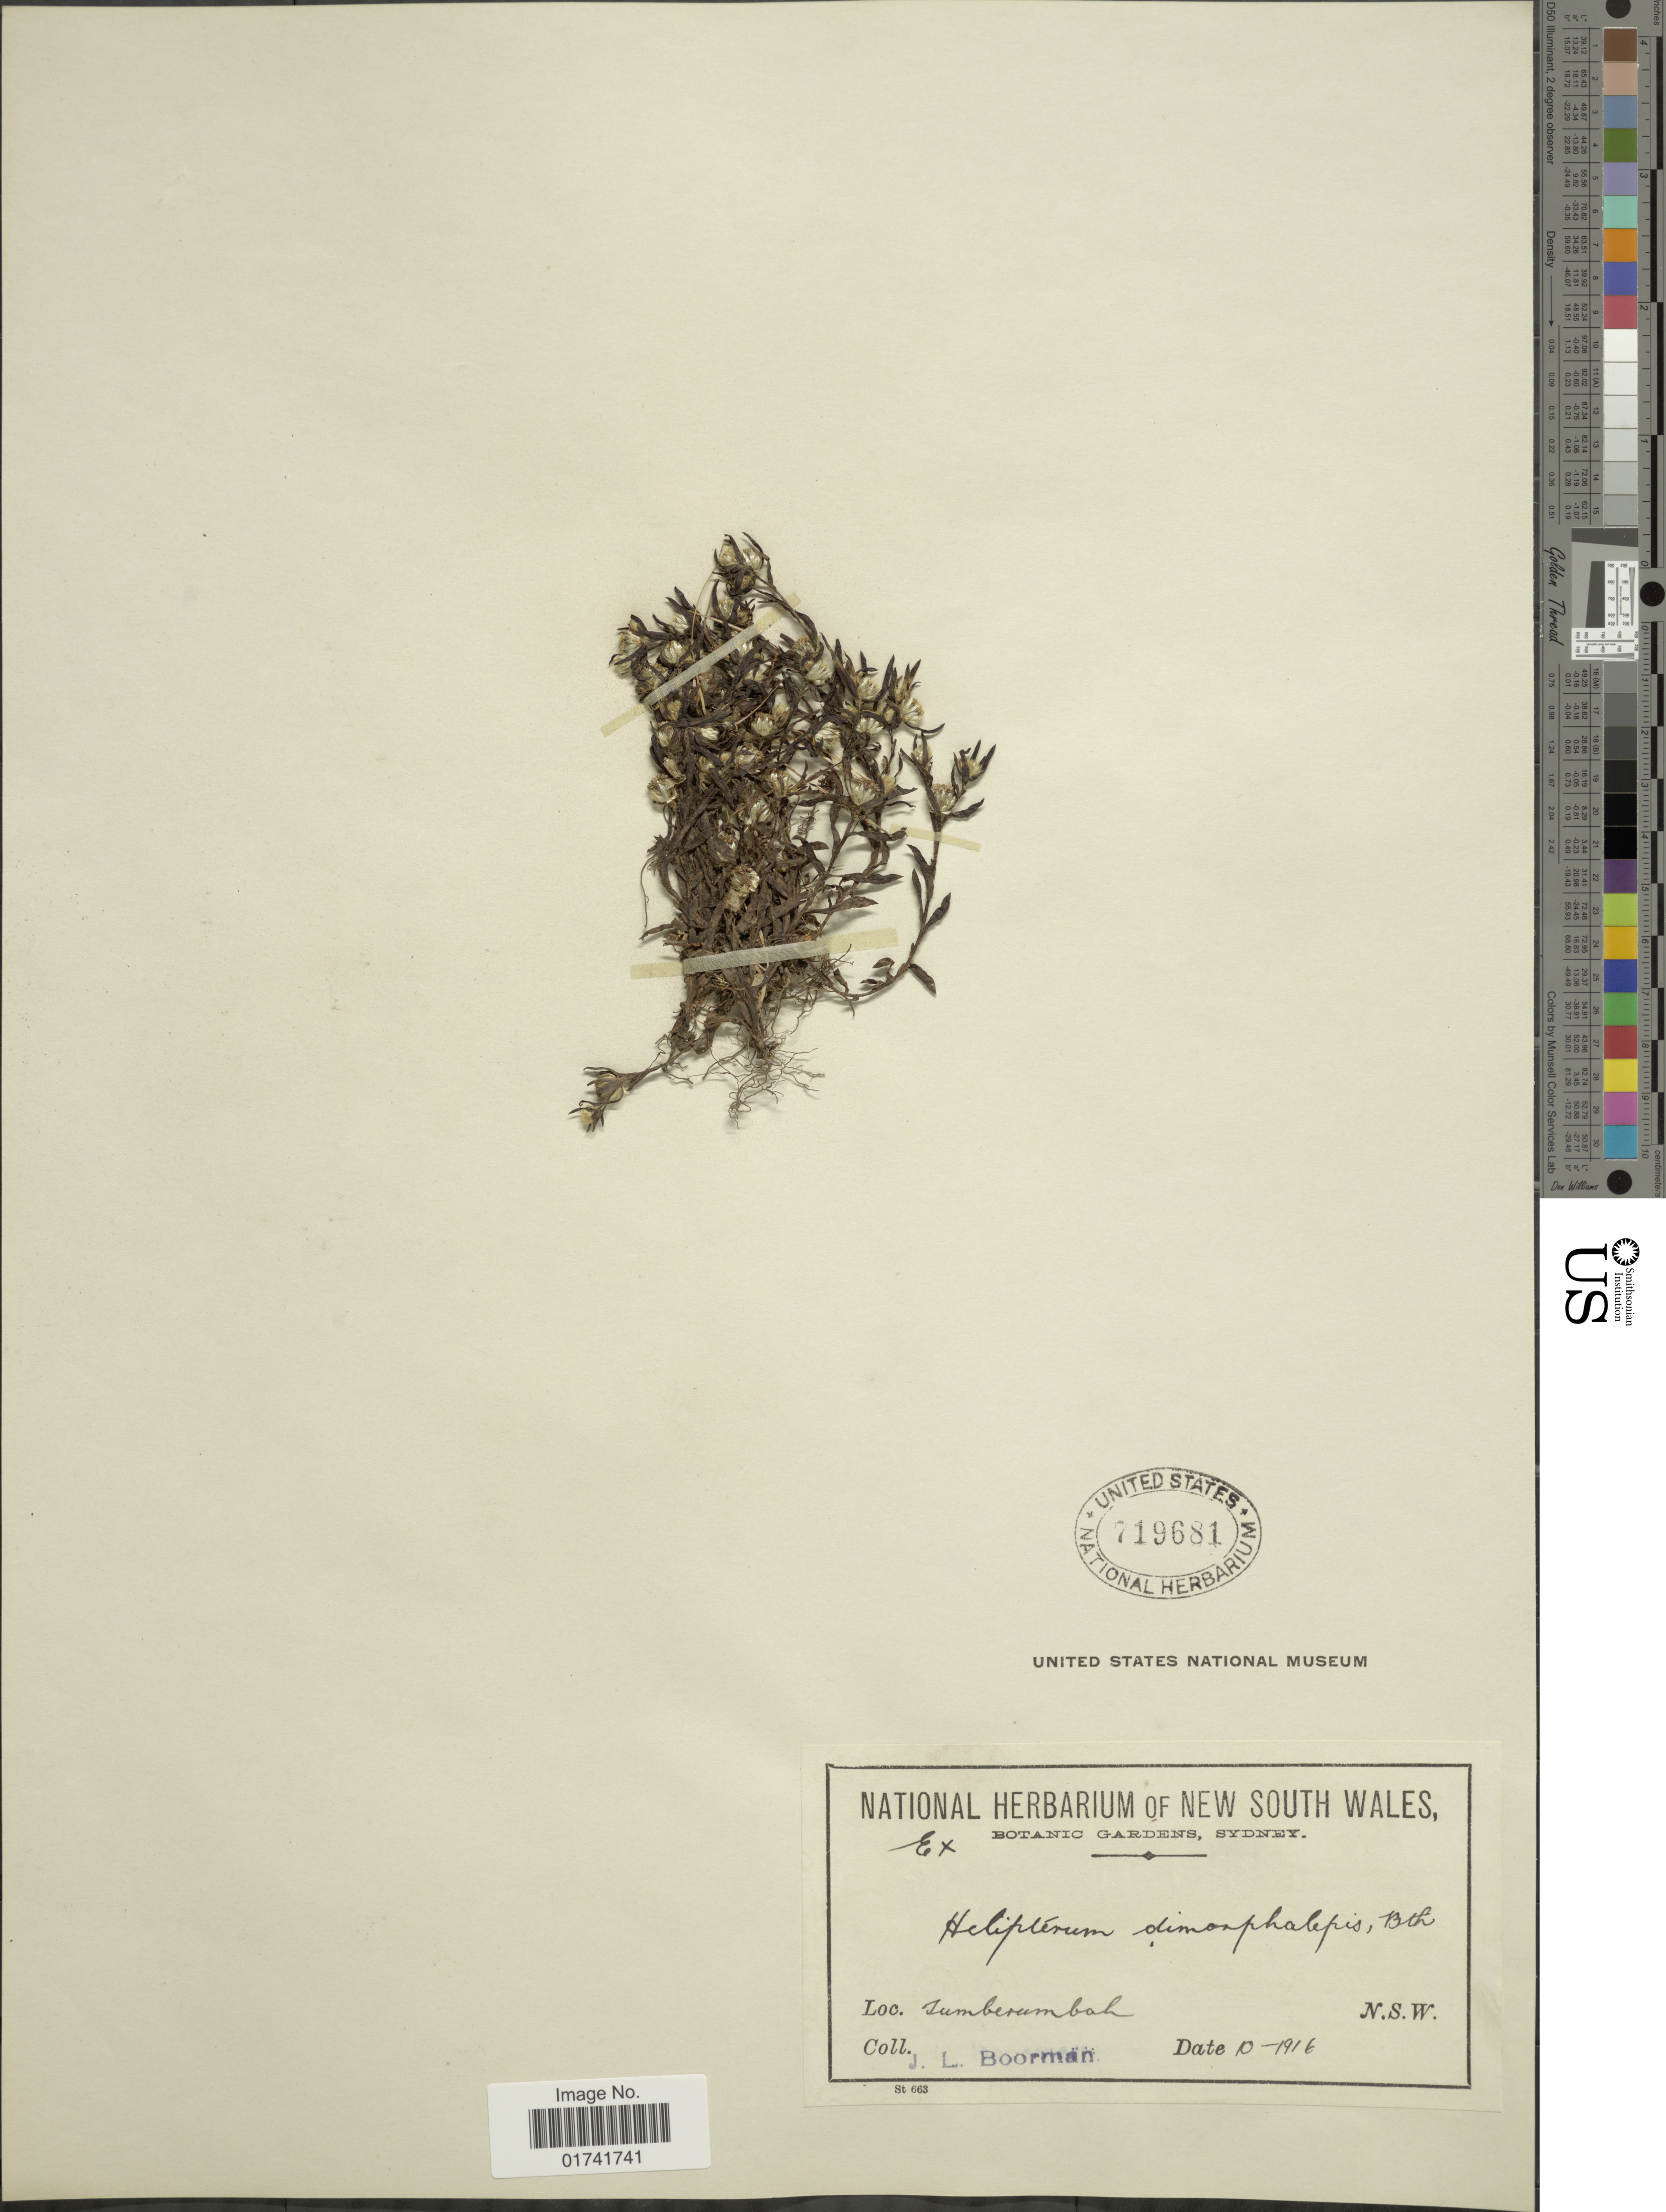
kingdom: Plantae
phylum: Tracheophyta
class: Magnoliopsida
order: Asterales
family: Asteraceae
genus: Helipterum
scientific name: Helipterum dimporphalepis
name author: Benth.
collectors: J. Boorman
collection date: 1916-10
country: Australia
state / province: New South Wales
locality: Tumbarumba.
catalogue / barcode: US 719681